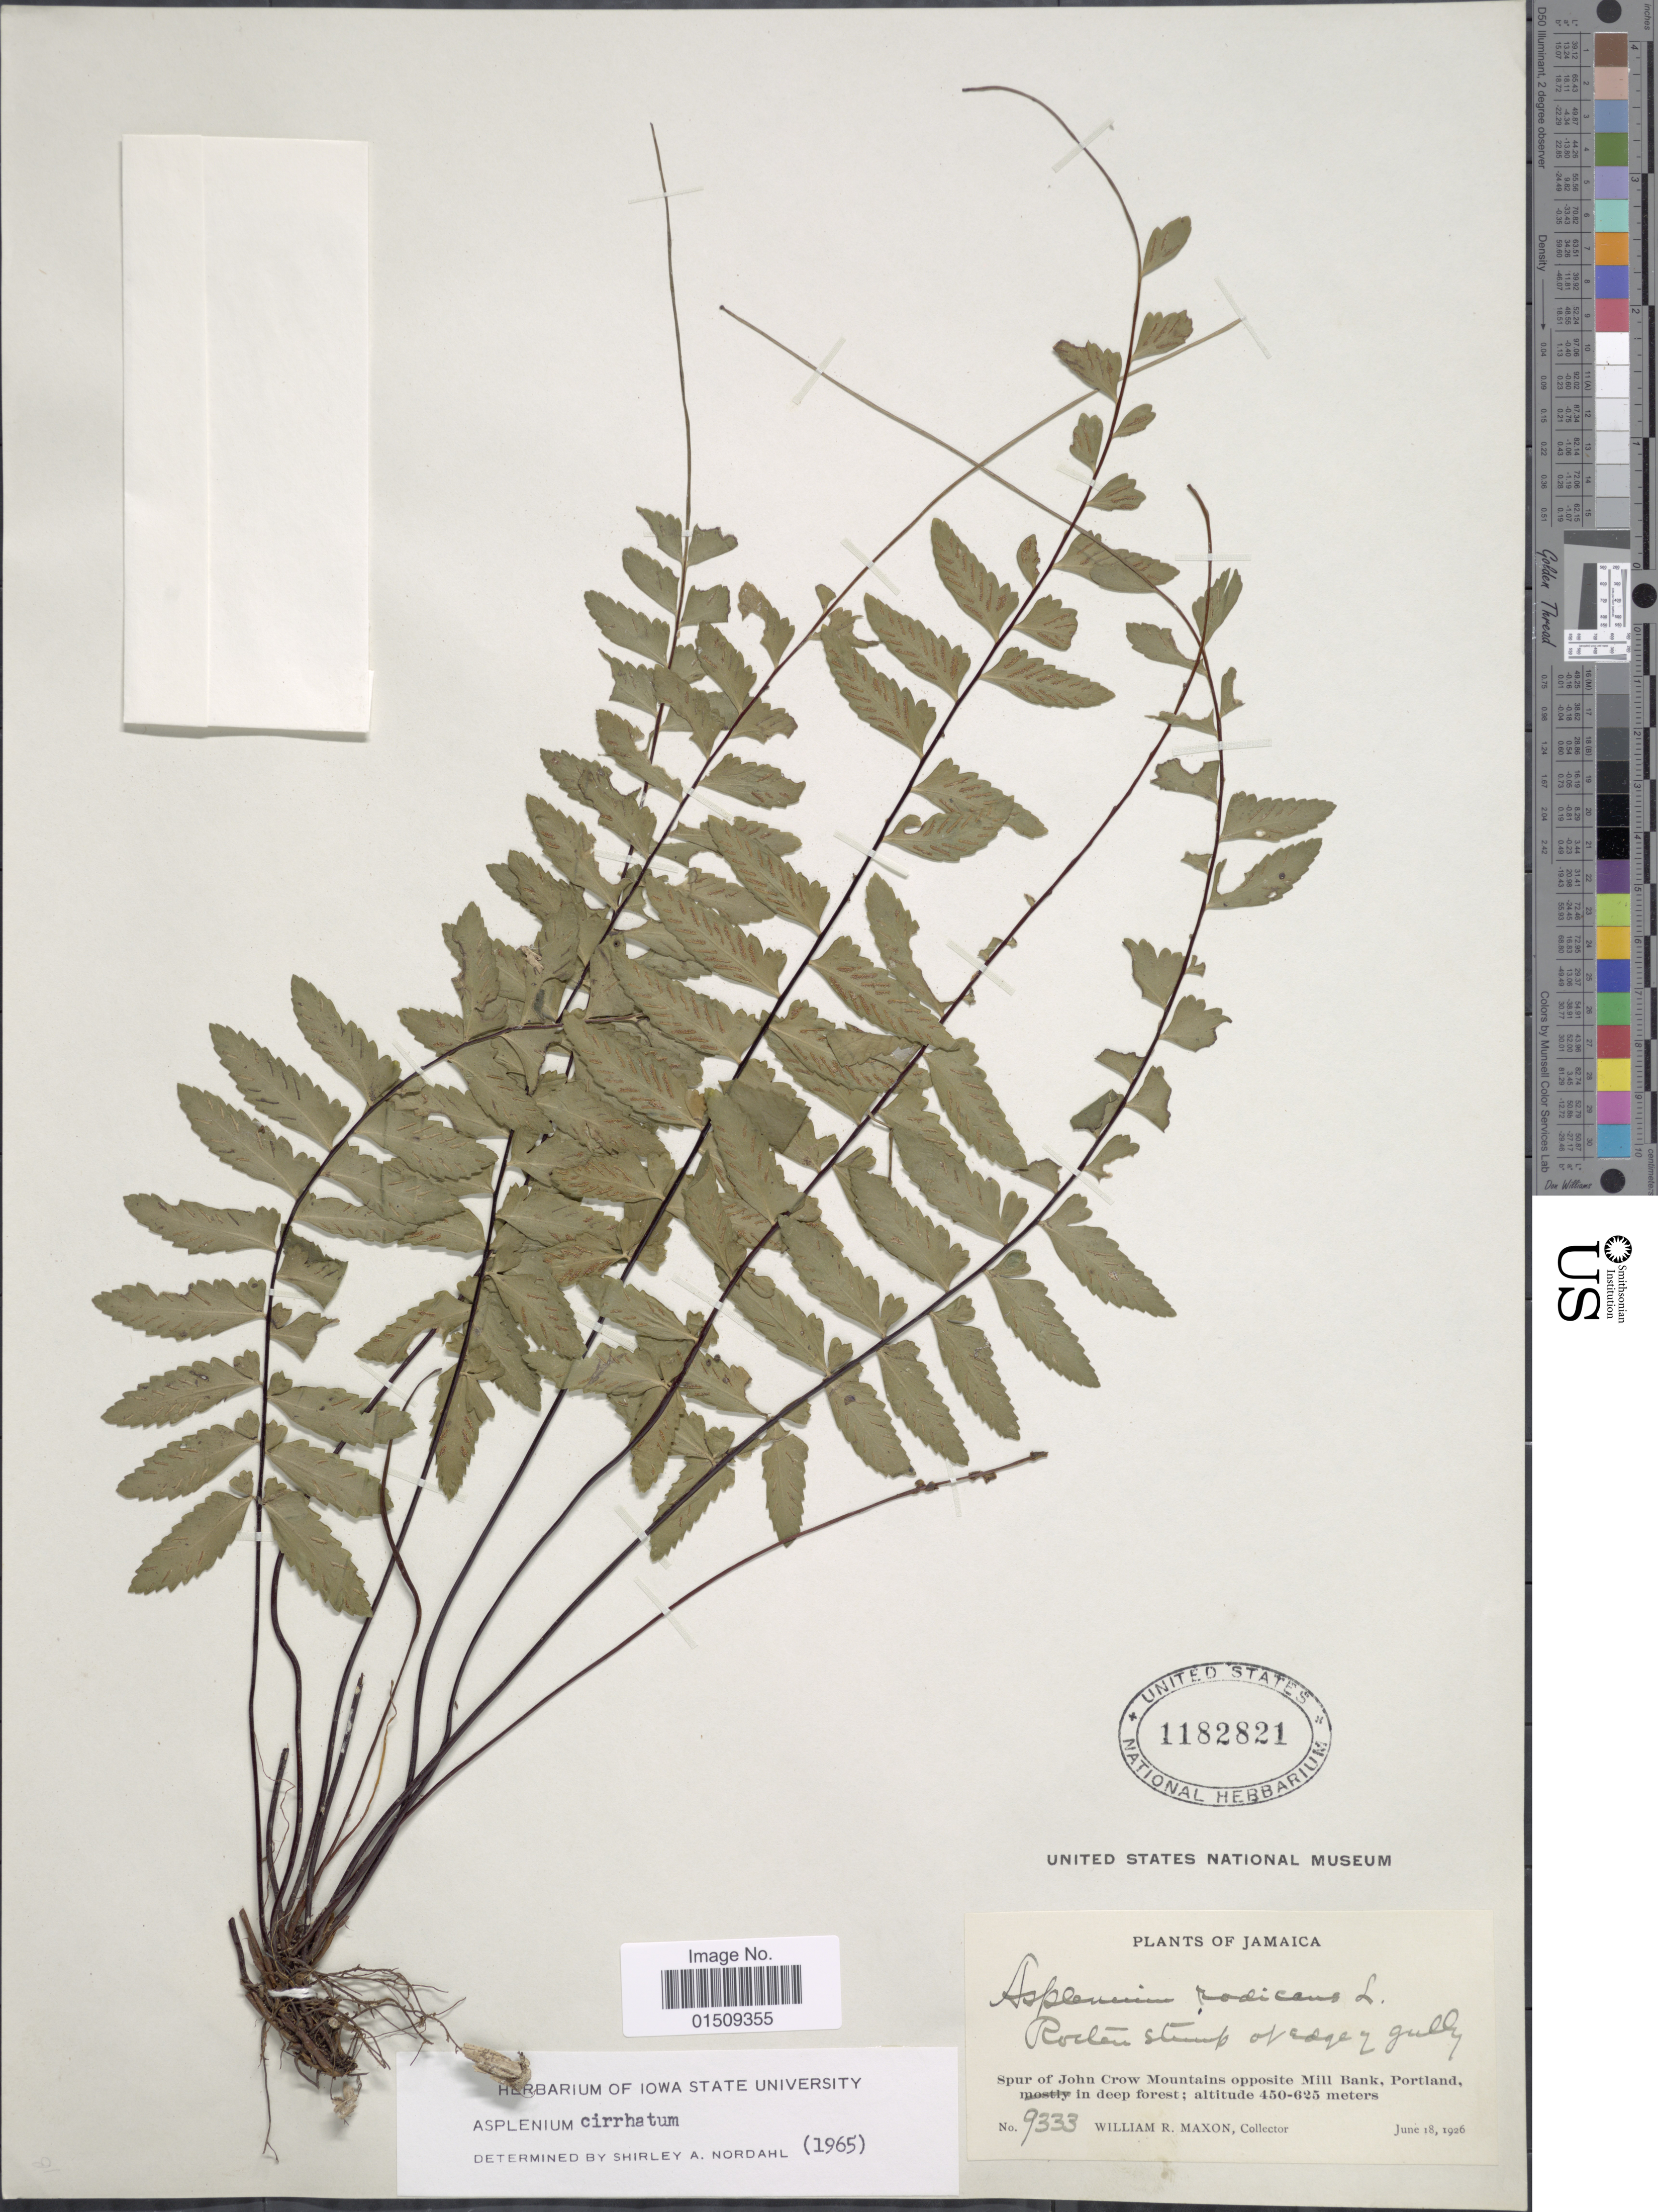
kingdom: Plantae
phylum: Tracheophyta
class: Polypodiopsida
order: Polypodiales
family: Aspleniaceae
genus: Asplenium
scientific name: Asplenium radicans var. cirrhatum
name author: (Rich. ex Willd.) Rosenst.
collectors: W. R. Maxon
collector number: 9333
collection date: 1926-06-18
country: Jamaica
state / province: Portland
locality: Spur of John Crow Mountains opposite Mill Bank, Portland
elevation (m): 450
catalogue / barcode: US 1182821